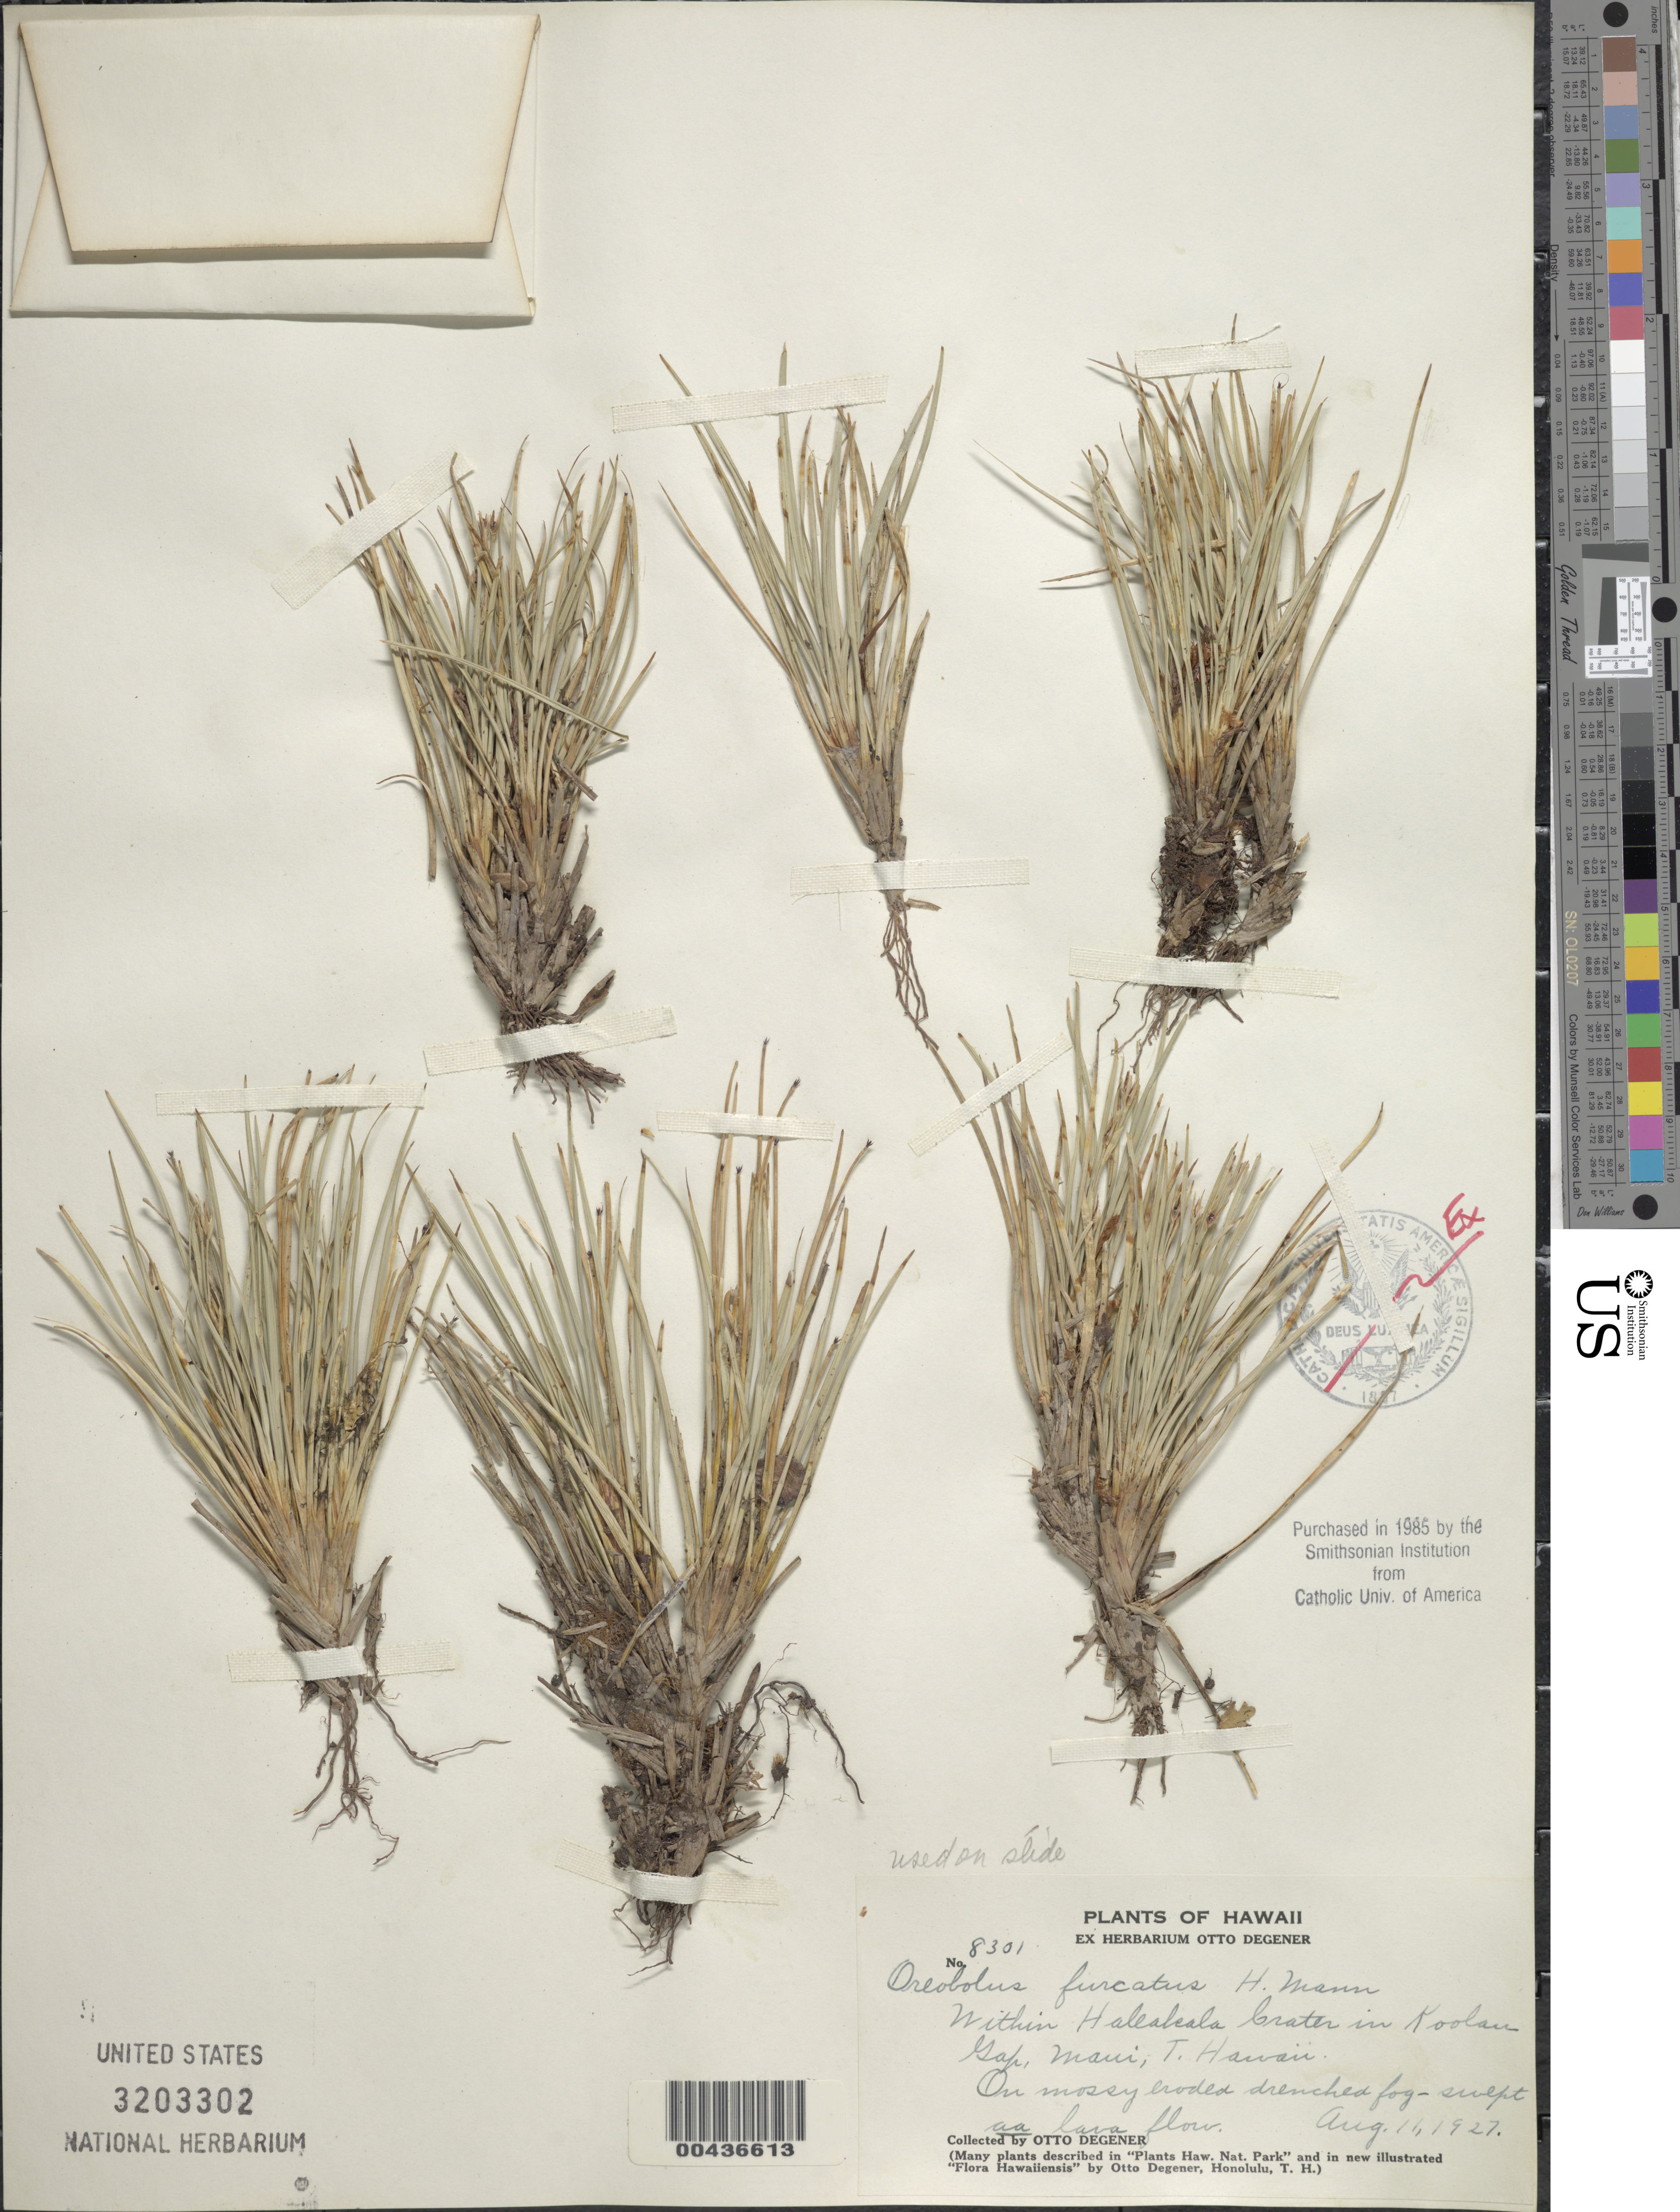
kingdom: Plantae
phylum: Tracheophyta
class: Liliopsida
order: Poales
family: Cyperaceae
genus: Oreobolus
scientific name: Oreobolus furcatus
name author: H. Mann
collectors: O. Degener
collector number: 8301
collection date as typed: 11 Aug 1927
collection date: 1927-08-11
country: United States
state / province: Hawaii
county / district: Maui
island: Maui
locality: Within Haleakala Crater in Koolau Gap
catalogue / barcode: US 3203302